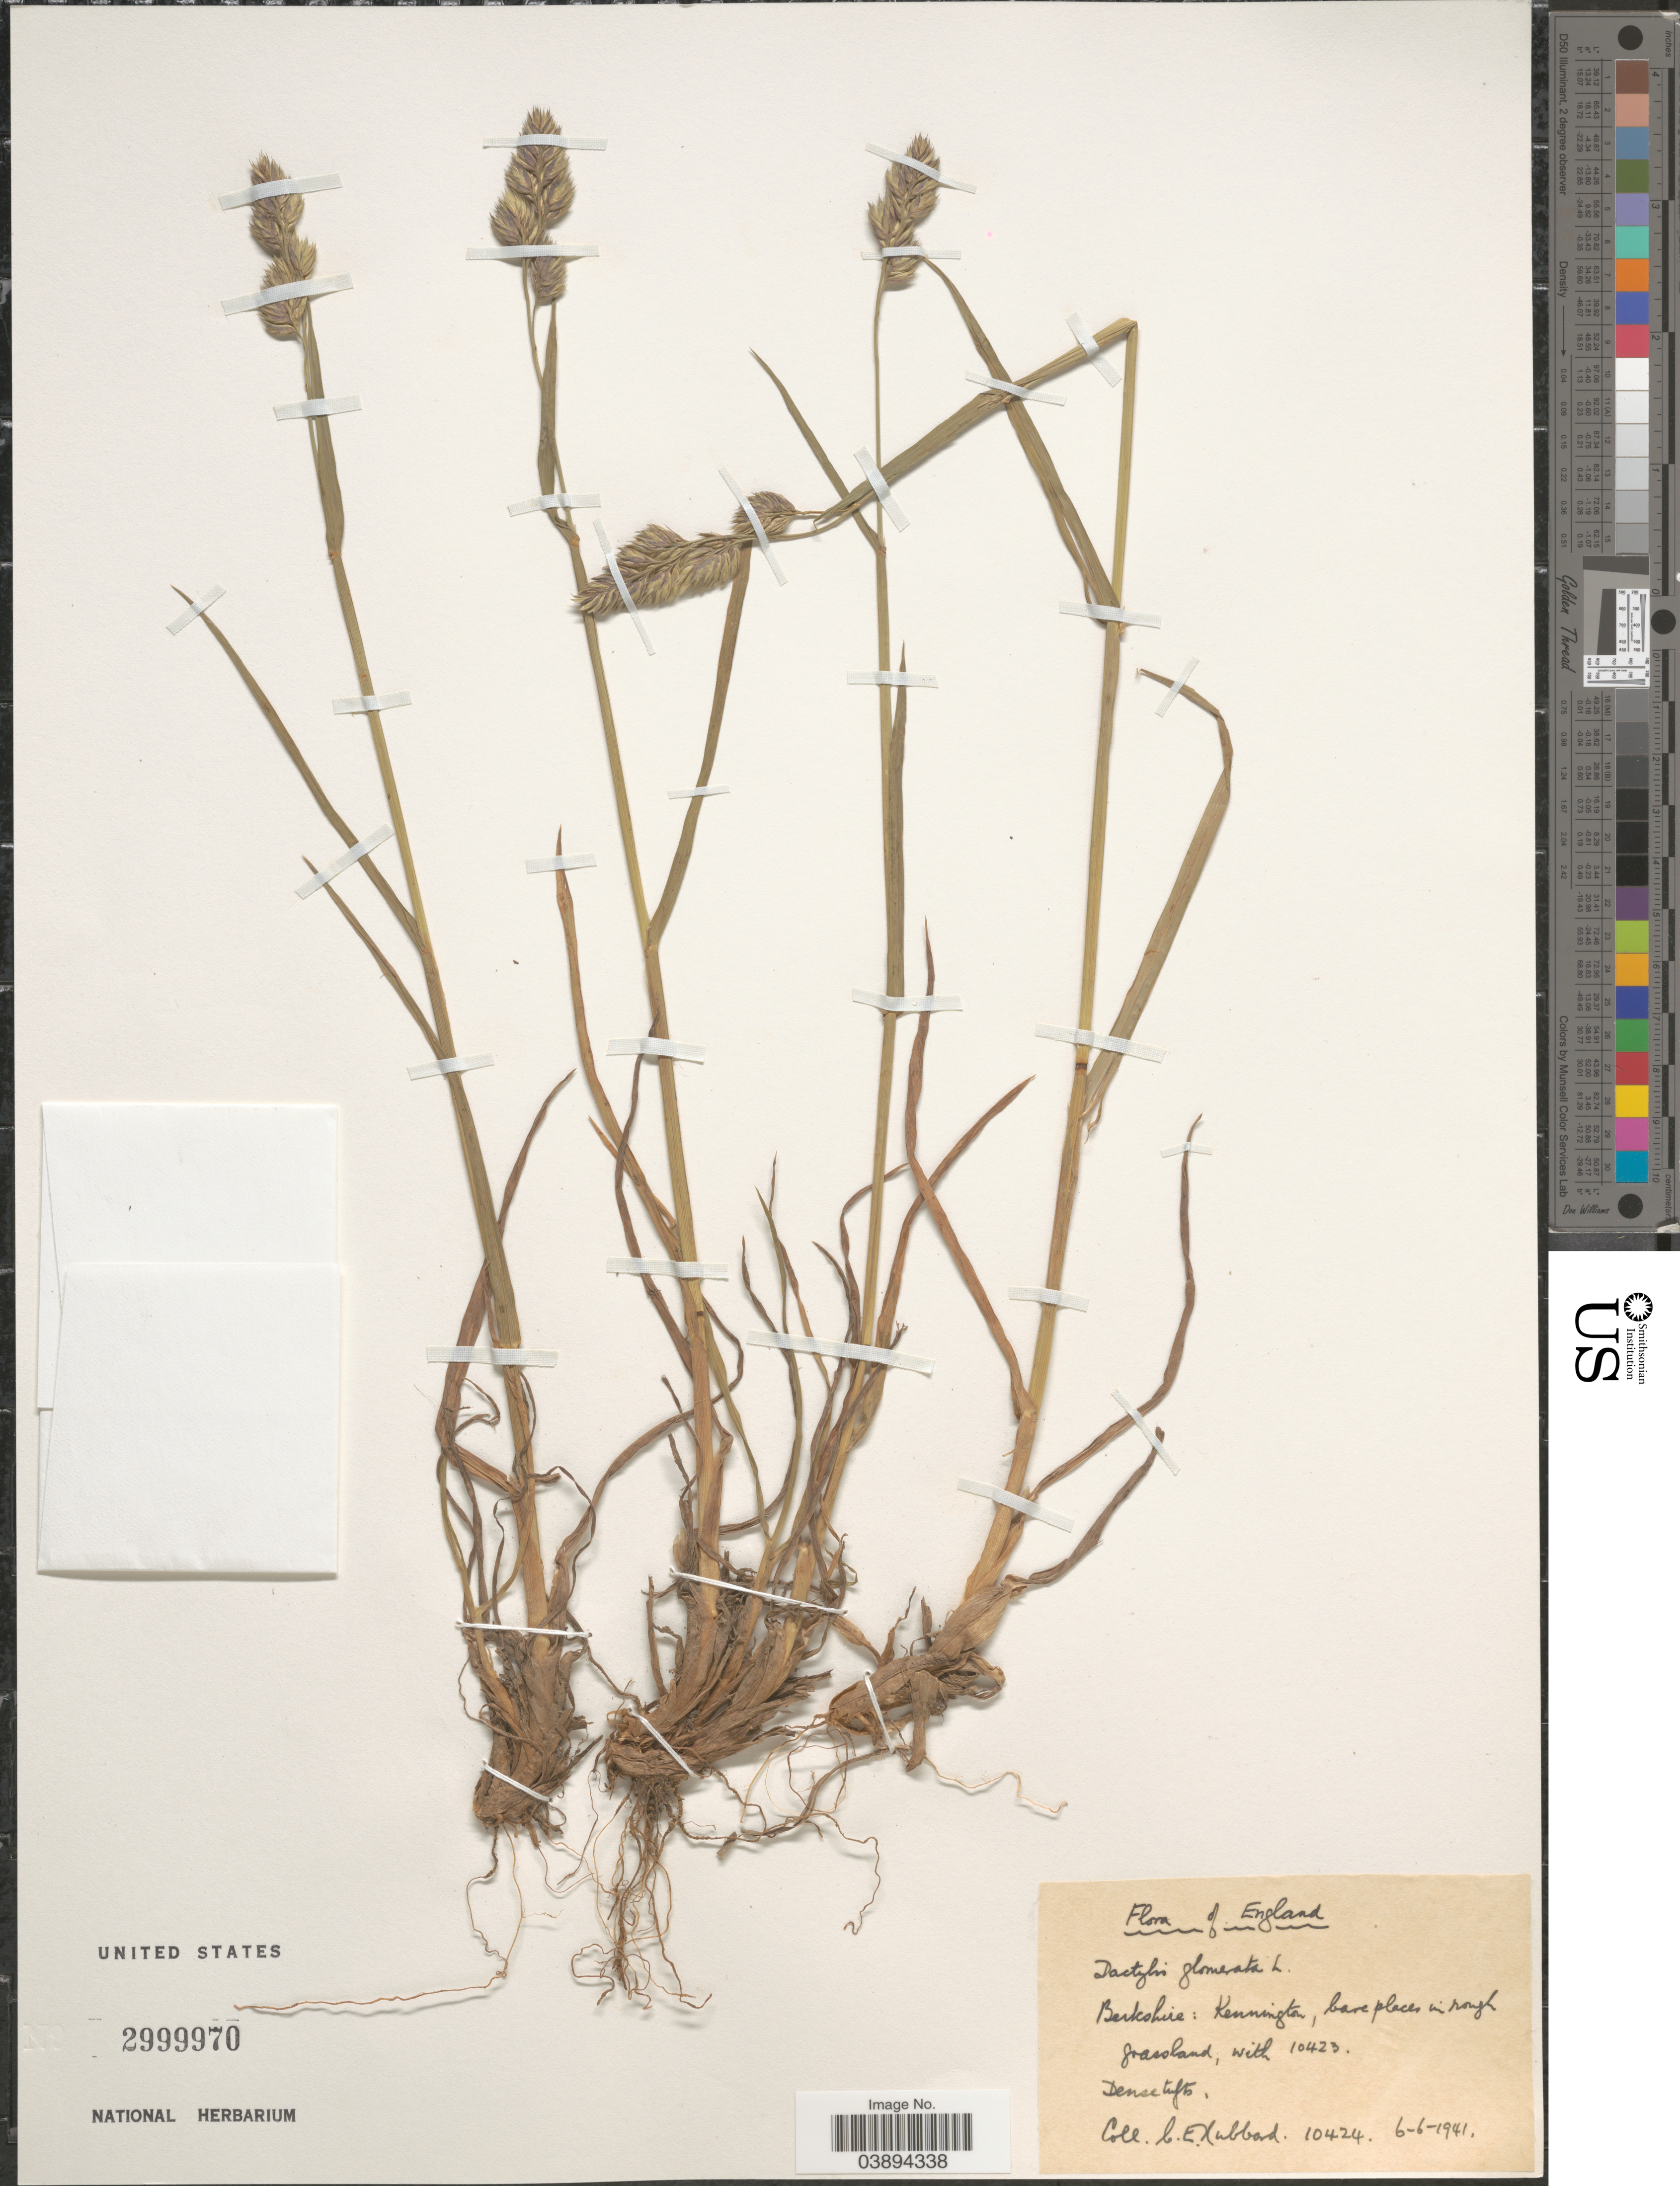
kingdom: Plantae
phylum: Tracheophyta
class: Liliopsida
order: Poales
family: Poaceae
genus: Dactylis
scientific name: Dactylis glomerata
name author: L.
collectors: C. E. Hubbard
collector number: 10424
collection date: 1941-06-06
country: United Kingdom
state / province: England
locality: Berkshire: Kennington.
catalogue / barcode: US 2999970